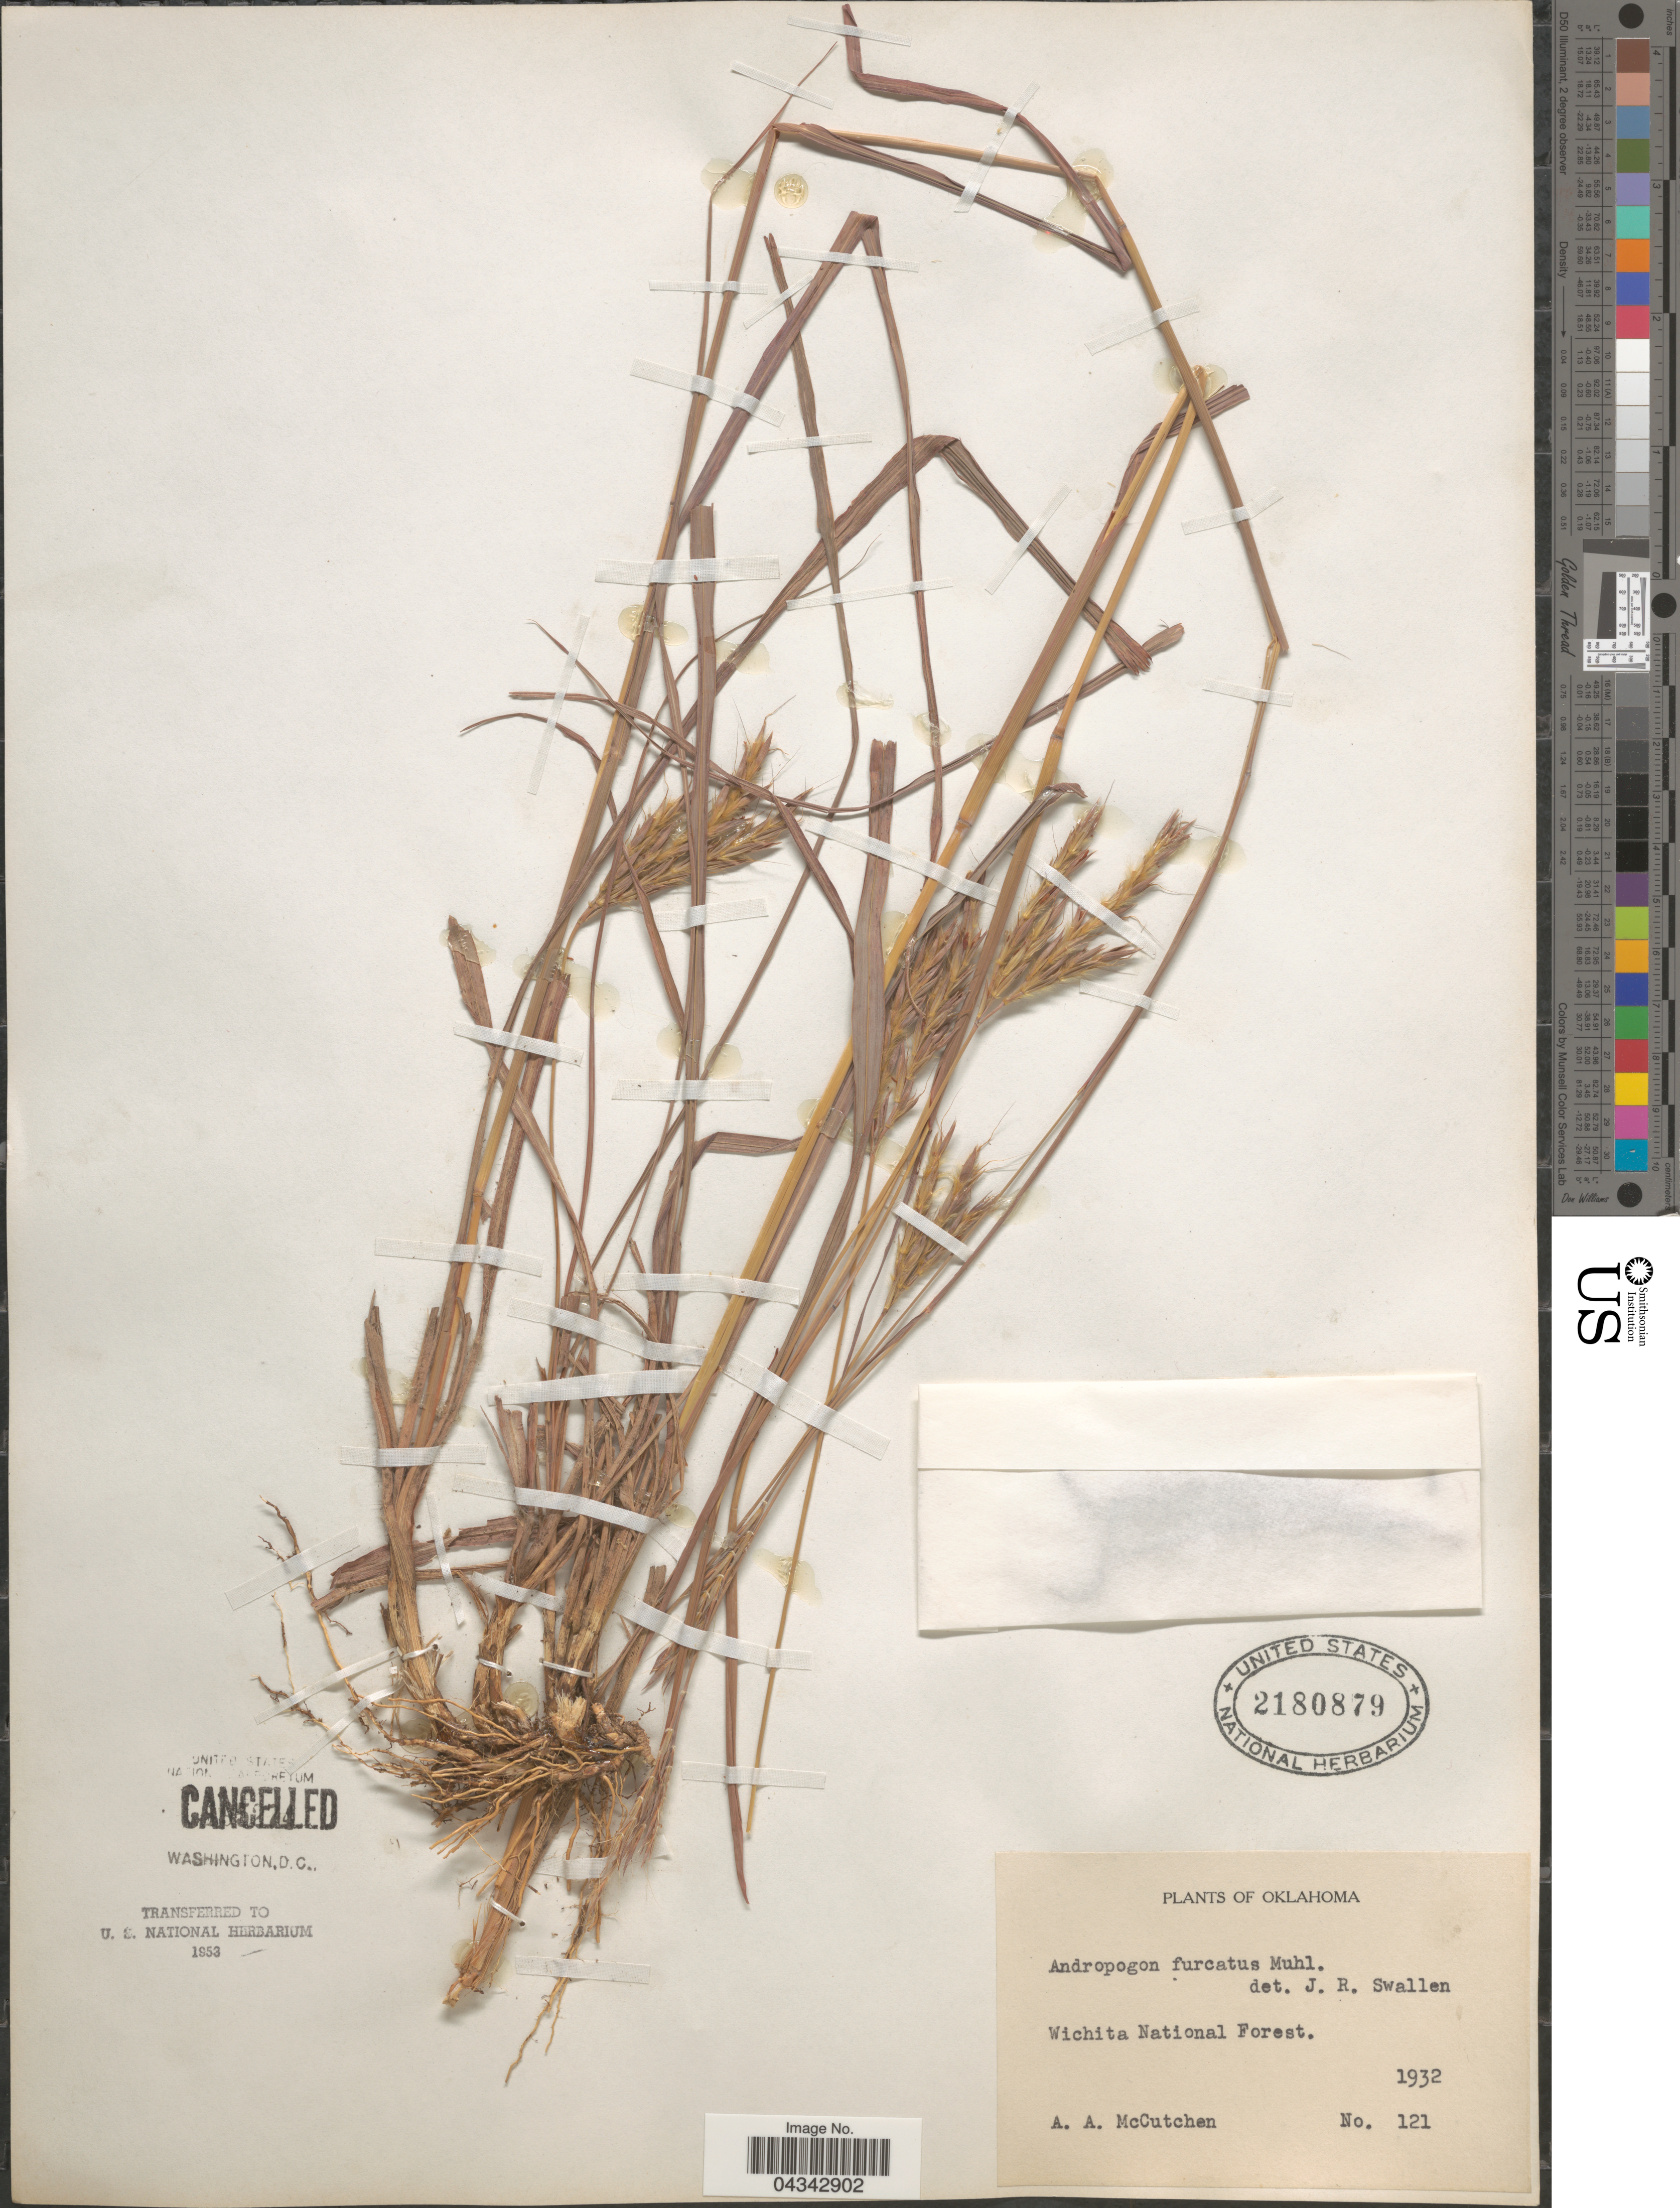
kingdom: Plantae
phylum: Tracheophyta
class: Liliopsida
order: Poales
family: Poaceae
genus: Andropogon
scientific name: Andropogon gerardii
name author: Vitman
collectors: A. McCutchen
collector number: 121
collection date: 1932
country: United States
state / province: Oklahoma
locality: Wichita National Forest.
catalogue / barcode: US 2180879